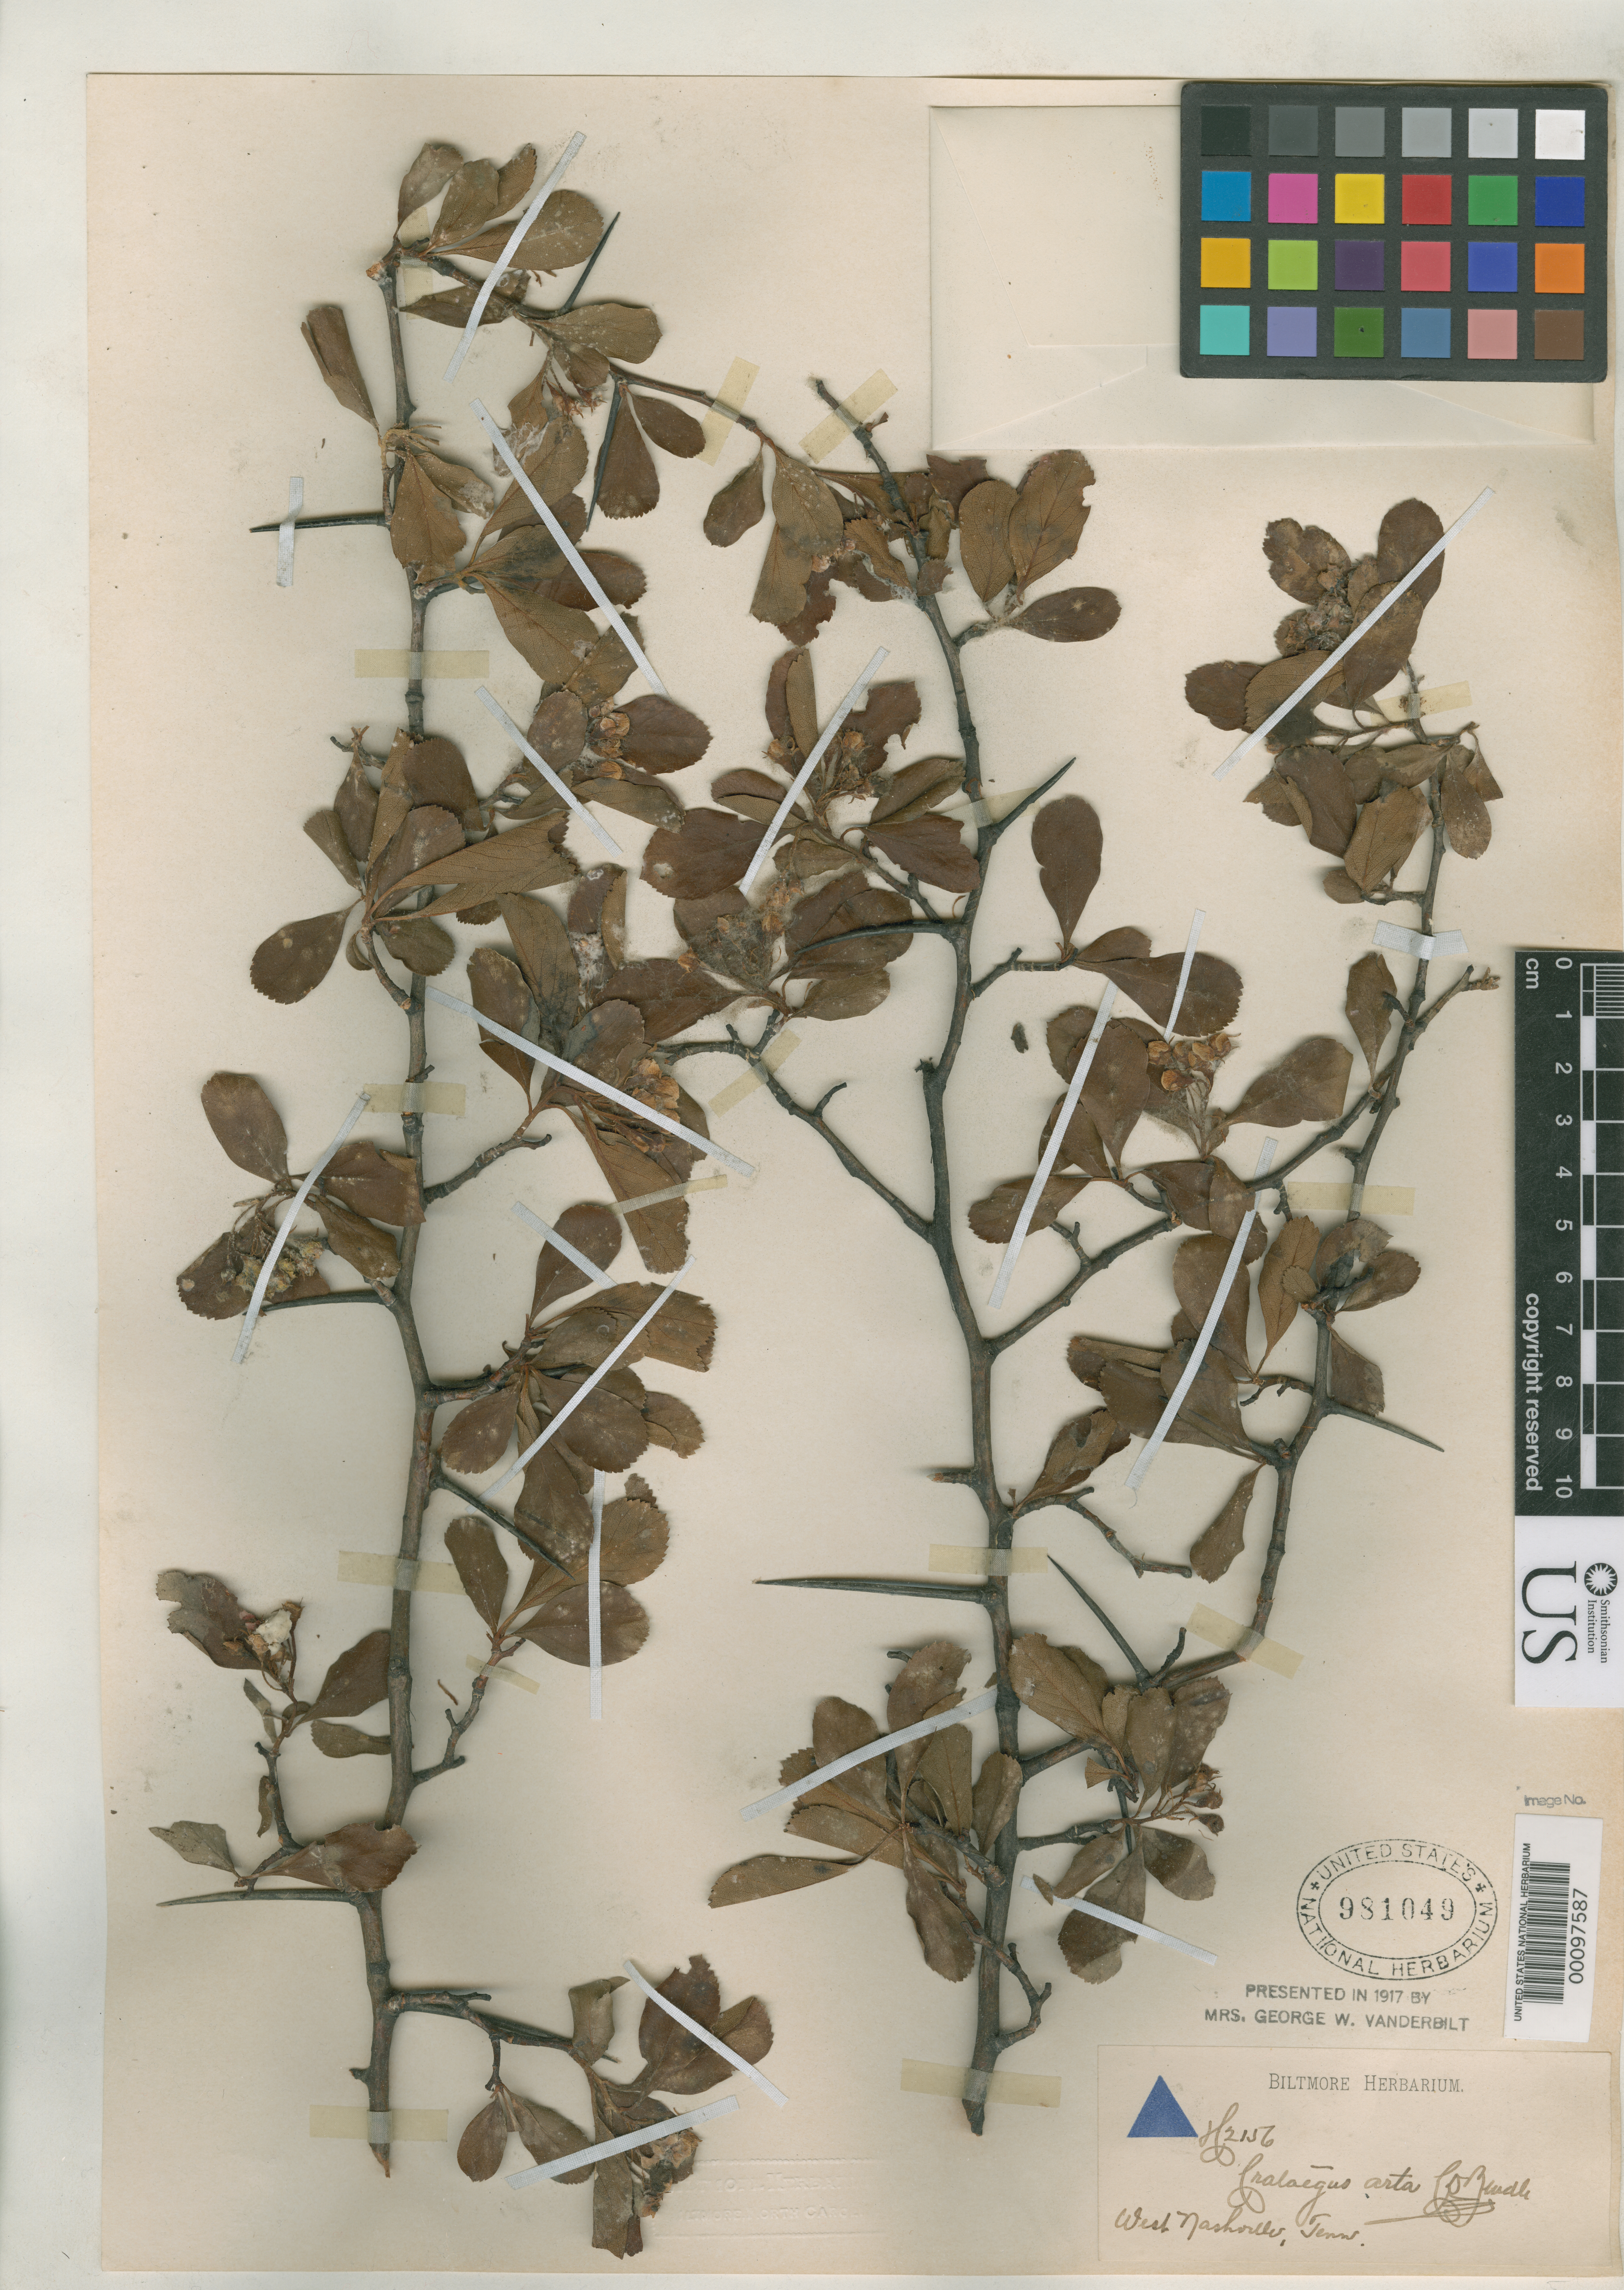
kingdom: Plantae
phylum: Tracheophyta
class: Magnoliopsida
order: Rosales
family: Rosaceae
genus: Crataegus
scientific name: Crataegus arta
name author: Beadle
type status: Type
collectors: ex herb. Biltmore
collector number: H 2156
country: United States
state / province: Tennessee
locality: On limestone hills near Nashville.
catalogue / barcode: US 981049